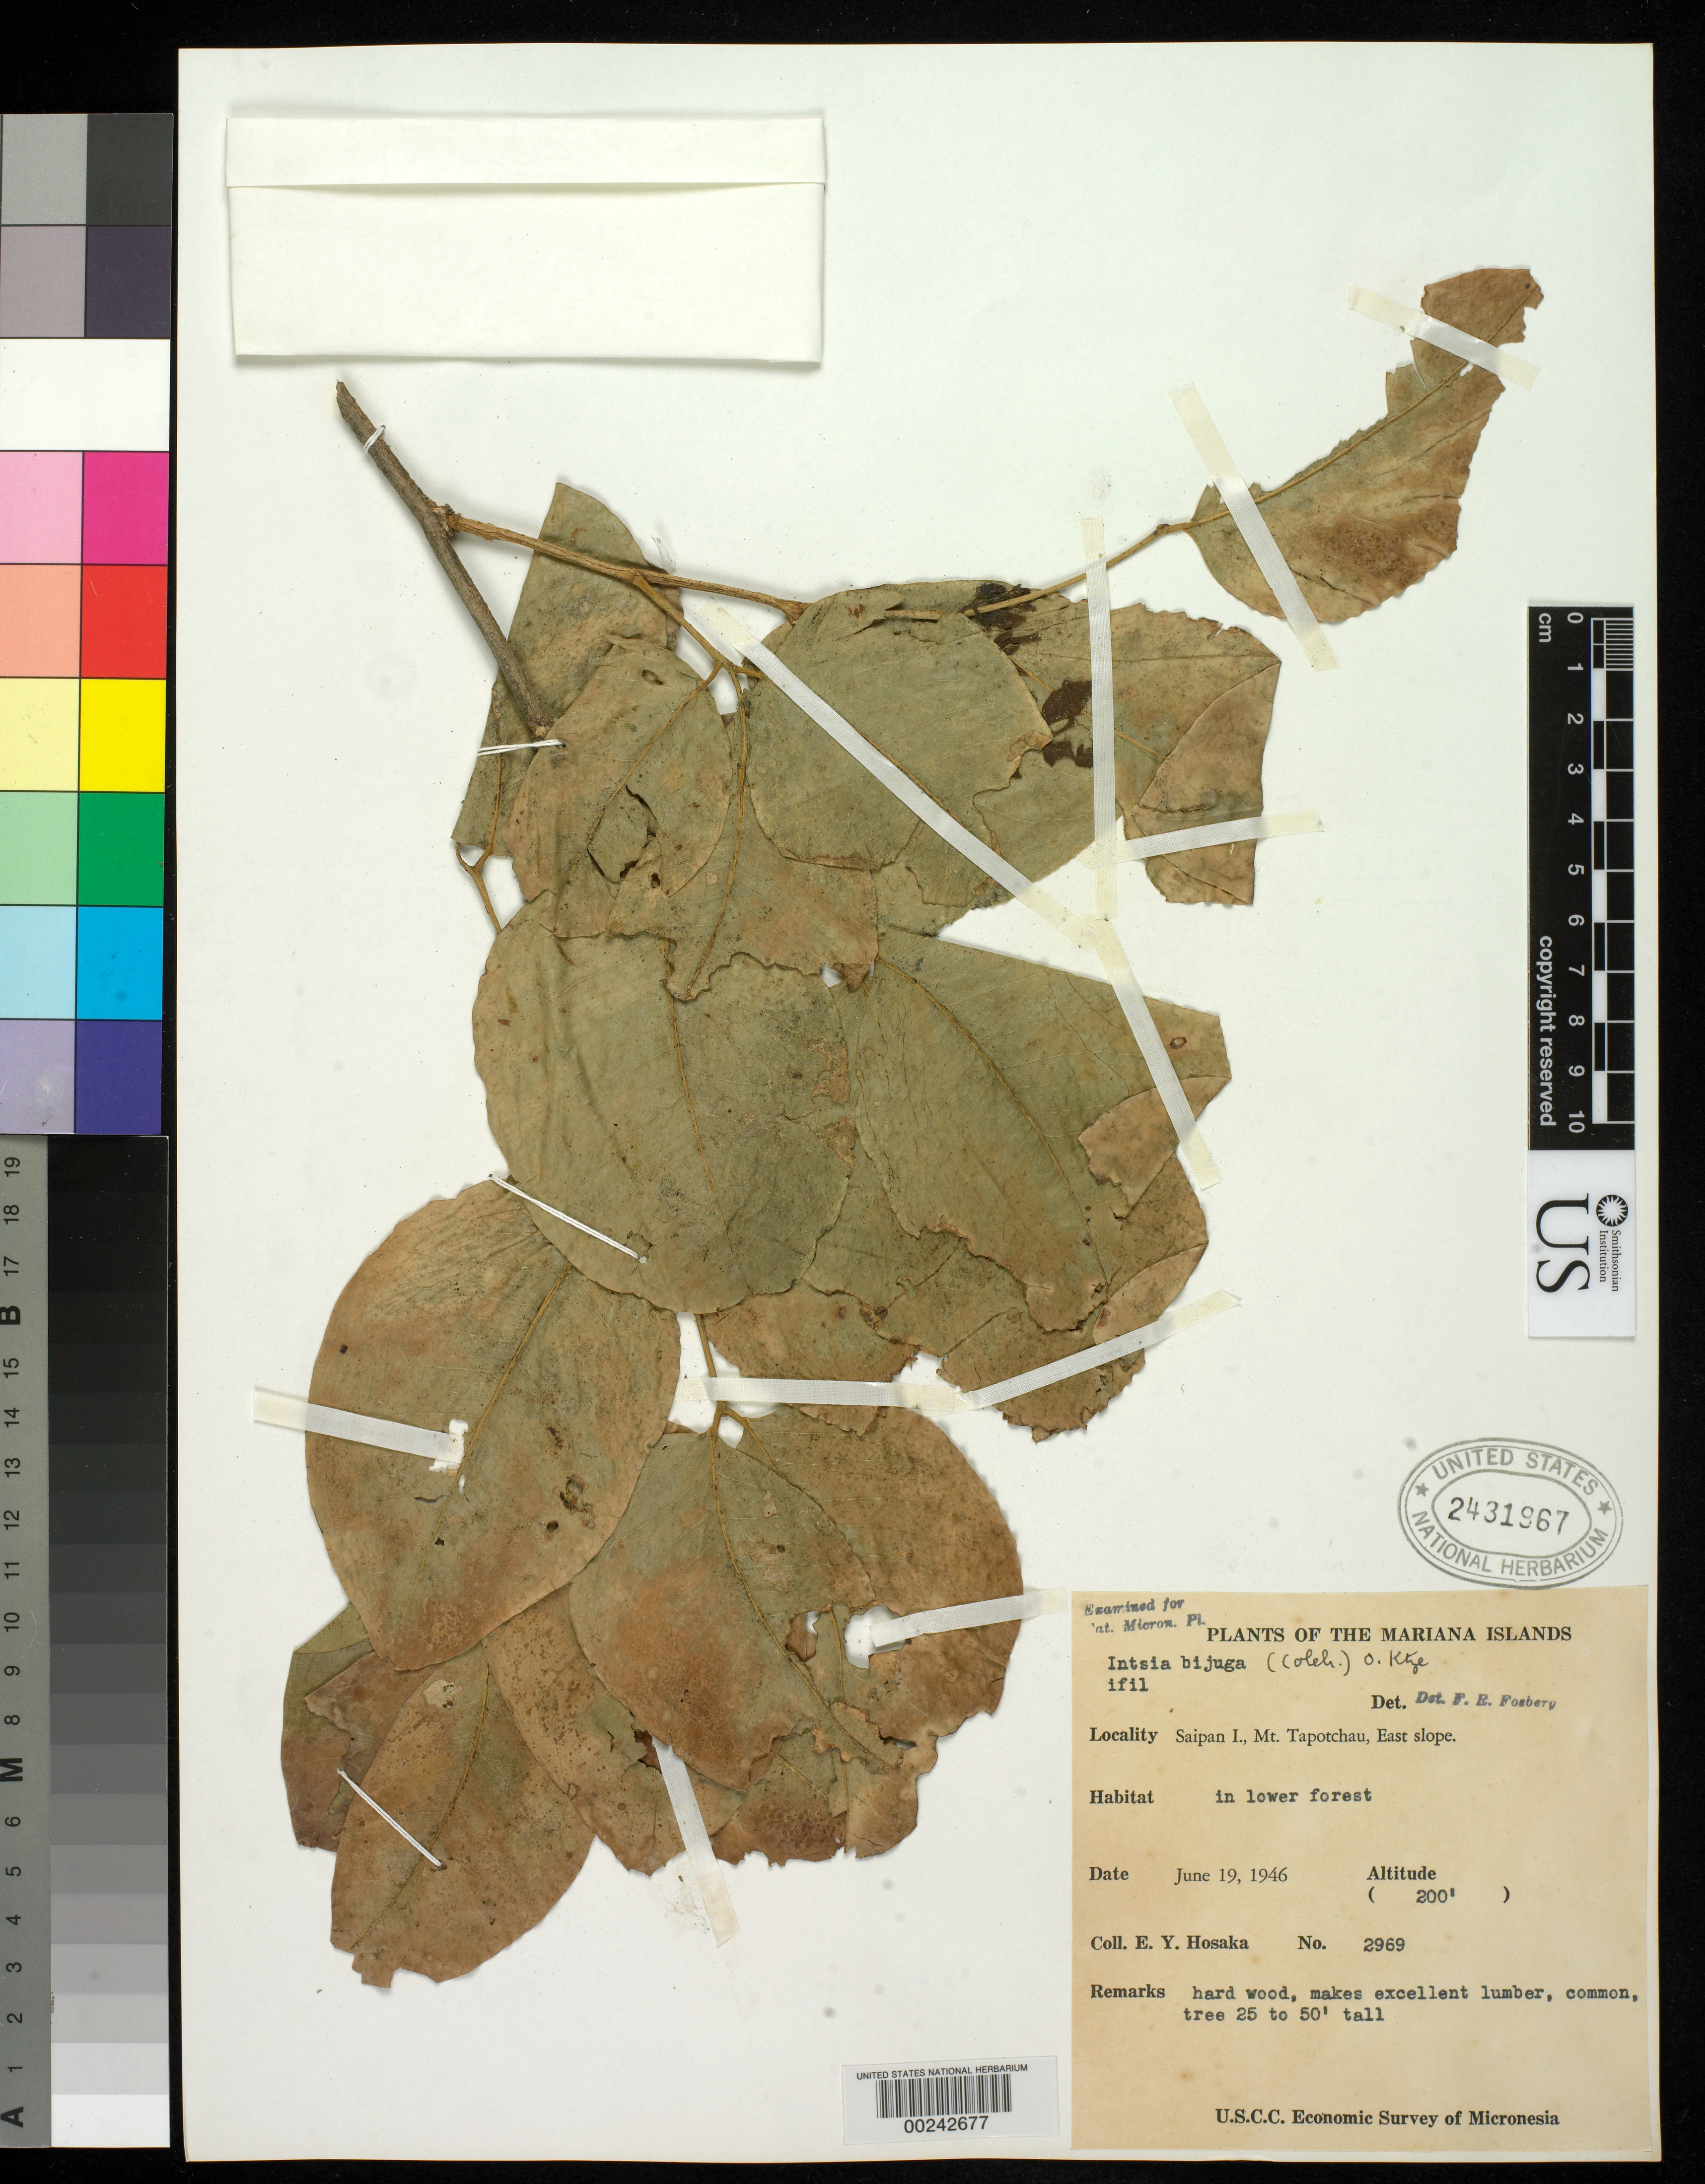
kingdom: Plantae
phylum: Tracheophyta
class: Magnoliopsida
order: Fabales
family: Fabaceae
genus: Intsia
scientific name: Intsia bijuga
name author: (Colebr.) Kuntze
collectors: E. Y. Hosaka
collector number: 2969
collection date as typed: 19 Jun 1946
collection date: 1946-06-19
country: Northern Mariana Islands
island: Saipan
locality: Mt. Tapochau, E slope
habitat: In lower forest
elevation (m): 1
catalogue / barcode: US 2431967